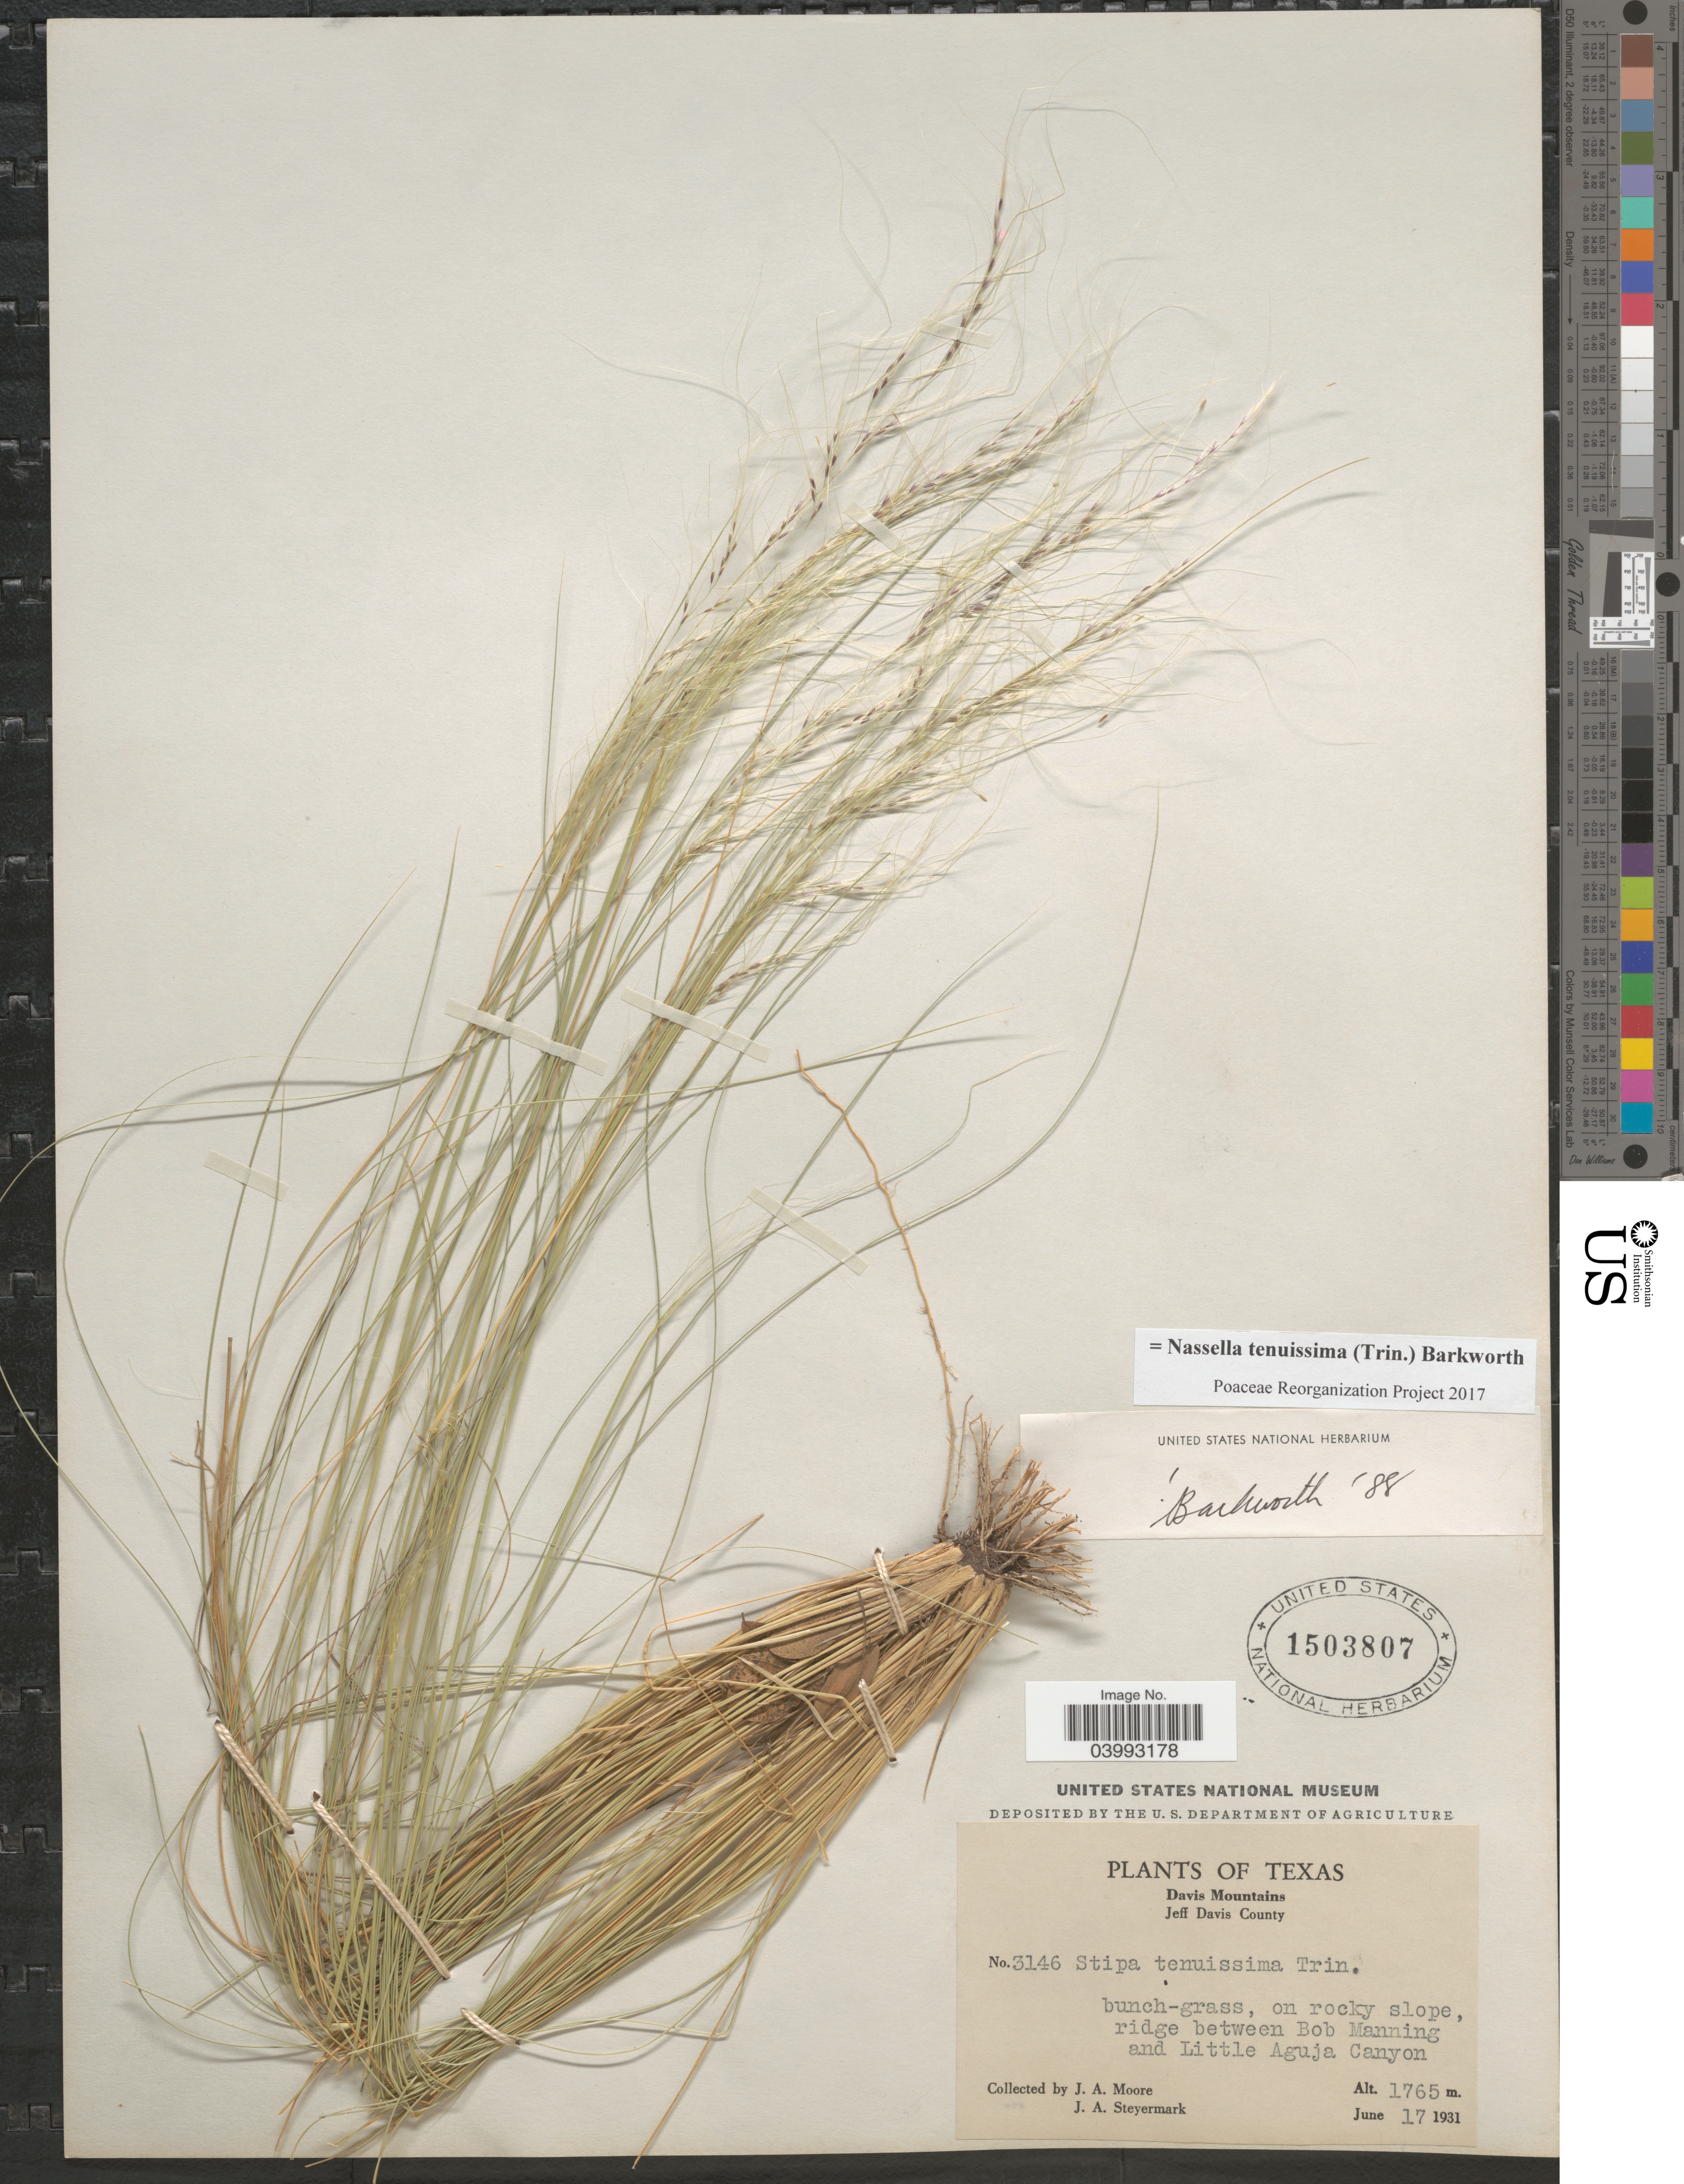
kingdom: Plantae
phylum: Tracheophyta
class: Liliopsida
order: Poales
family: Poaceae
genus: Nassella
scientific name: Nassella tenuissima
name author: (Trin.) Barkworth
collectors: J. A. Moore & J. Steyermark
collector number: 3146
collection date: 1931-06-17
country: United States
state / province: Texas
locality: Davis Mountains. Jeff Davis County. On rocky slope, ridge between Bob Manning and Little Aguja Canyon.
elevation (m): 1765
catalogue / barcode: US 1503807